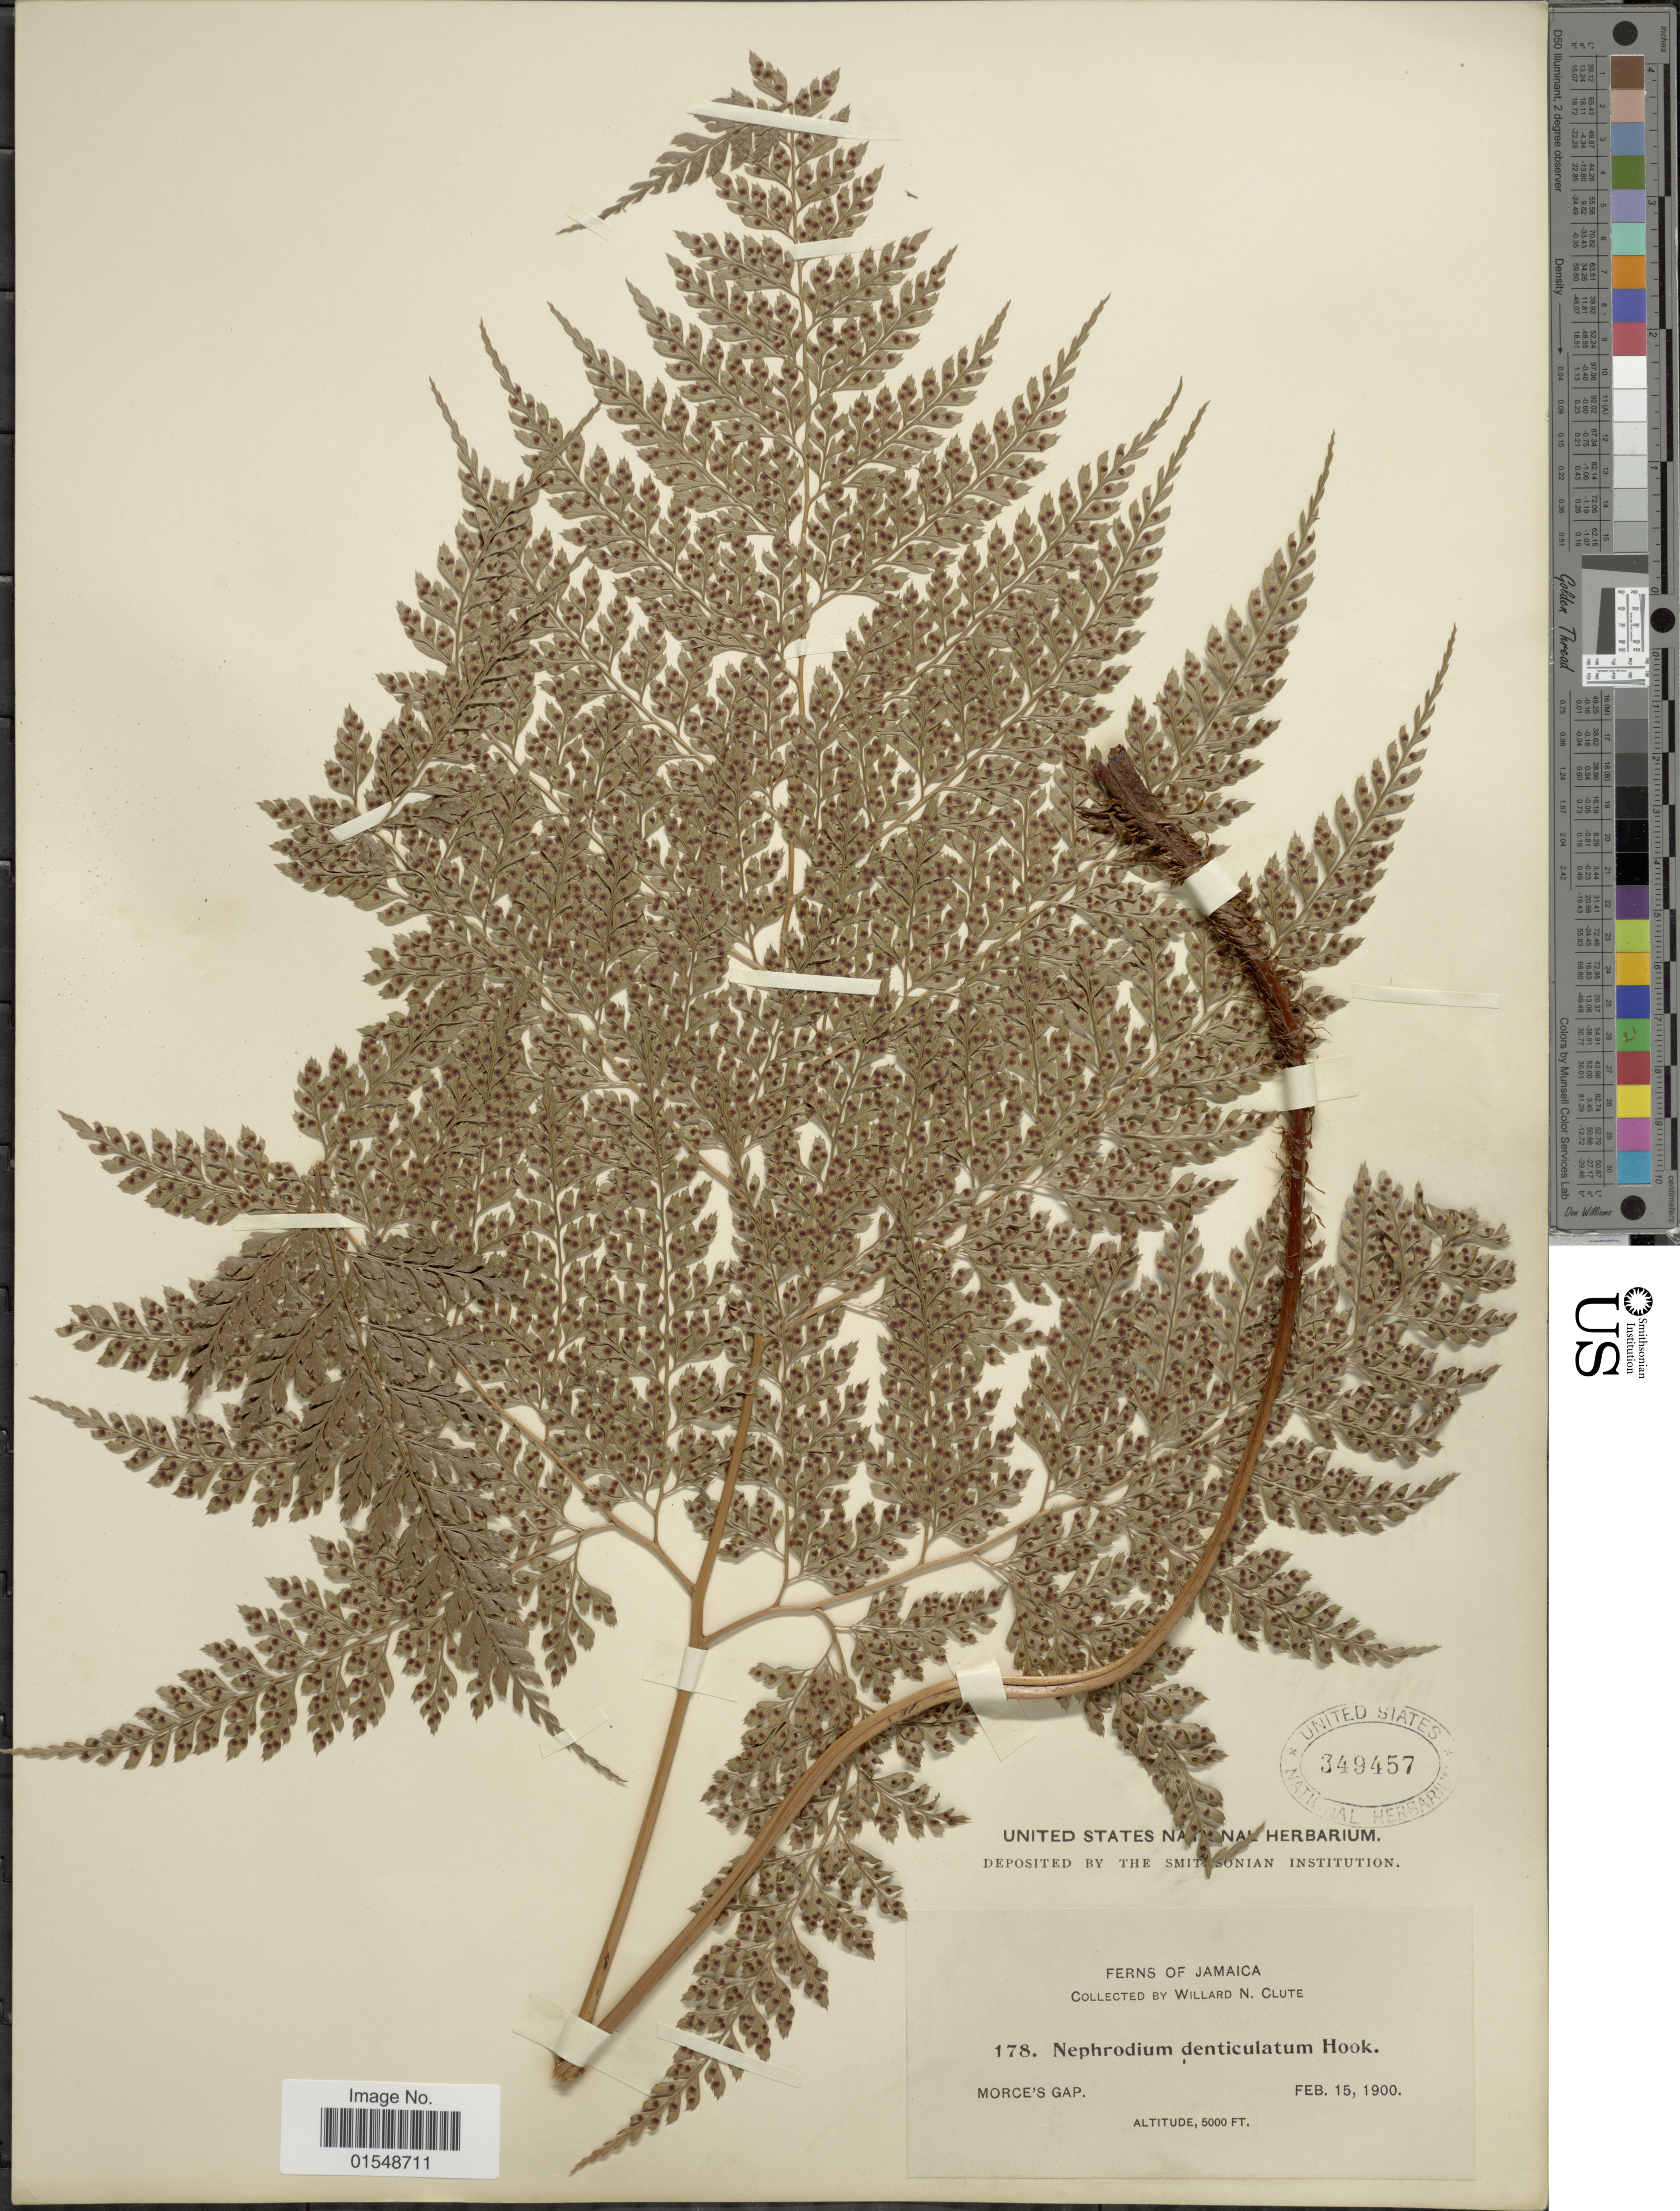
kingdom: Plantae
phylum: Tracheophyta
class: Polypodiopsida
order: Polypodiales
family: Dryopteridaceae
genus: Arachniodes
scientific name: Arachniodes denticulata var. denticulata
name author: (Sw.) Ching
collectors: W. N. Clute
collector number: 178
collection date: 1900-02-15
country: Jamaica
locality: Morce's Gap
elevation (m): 1524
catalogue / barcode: US 349457